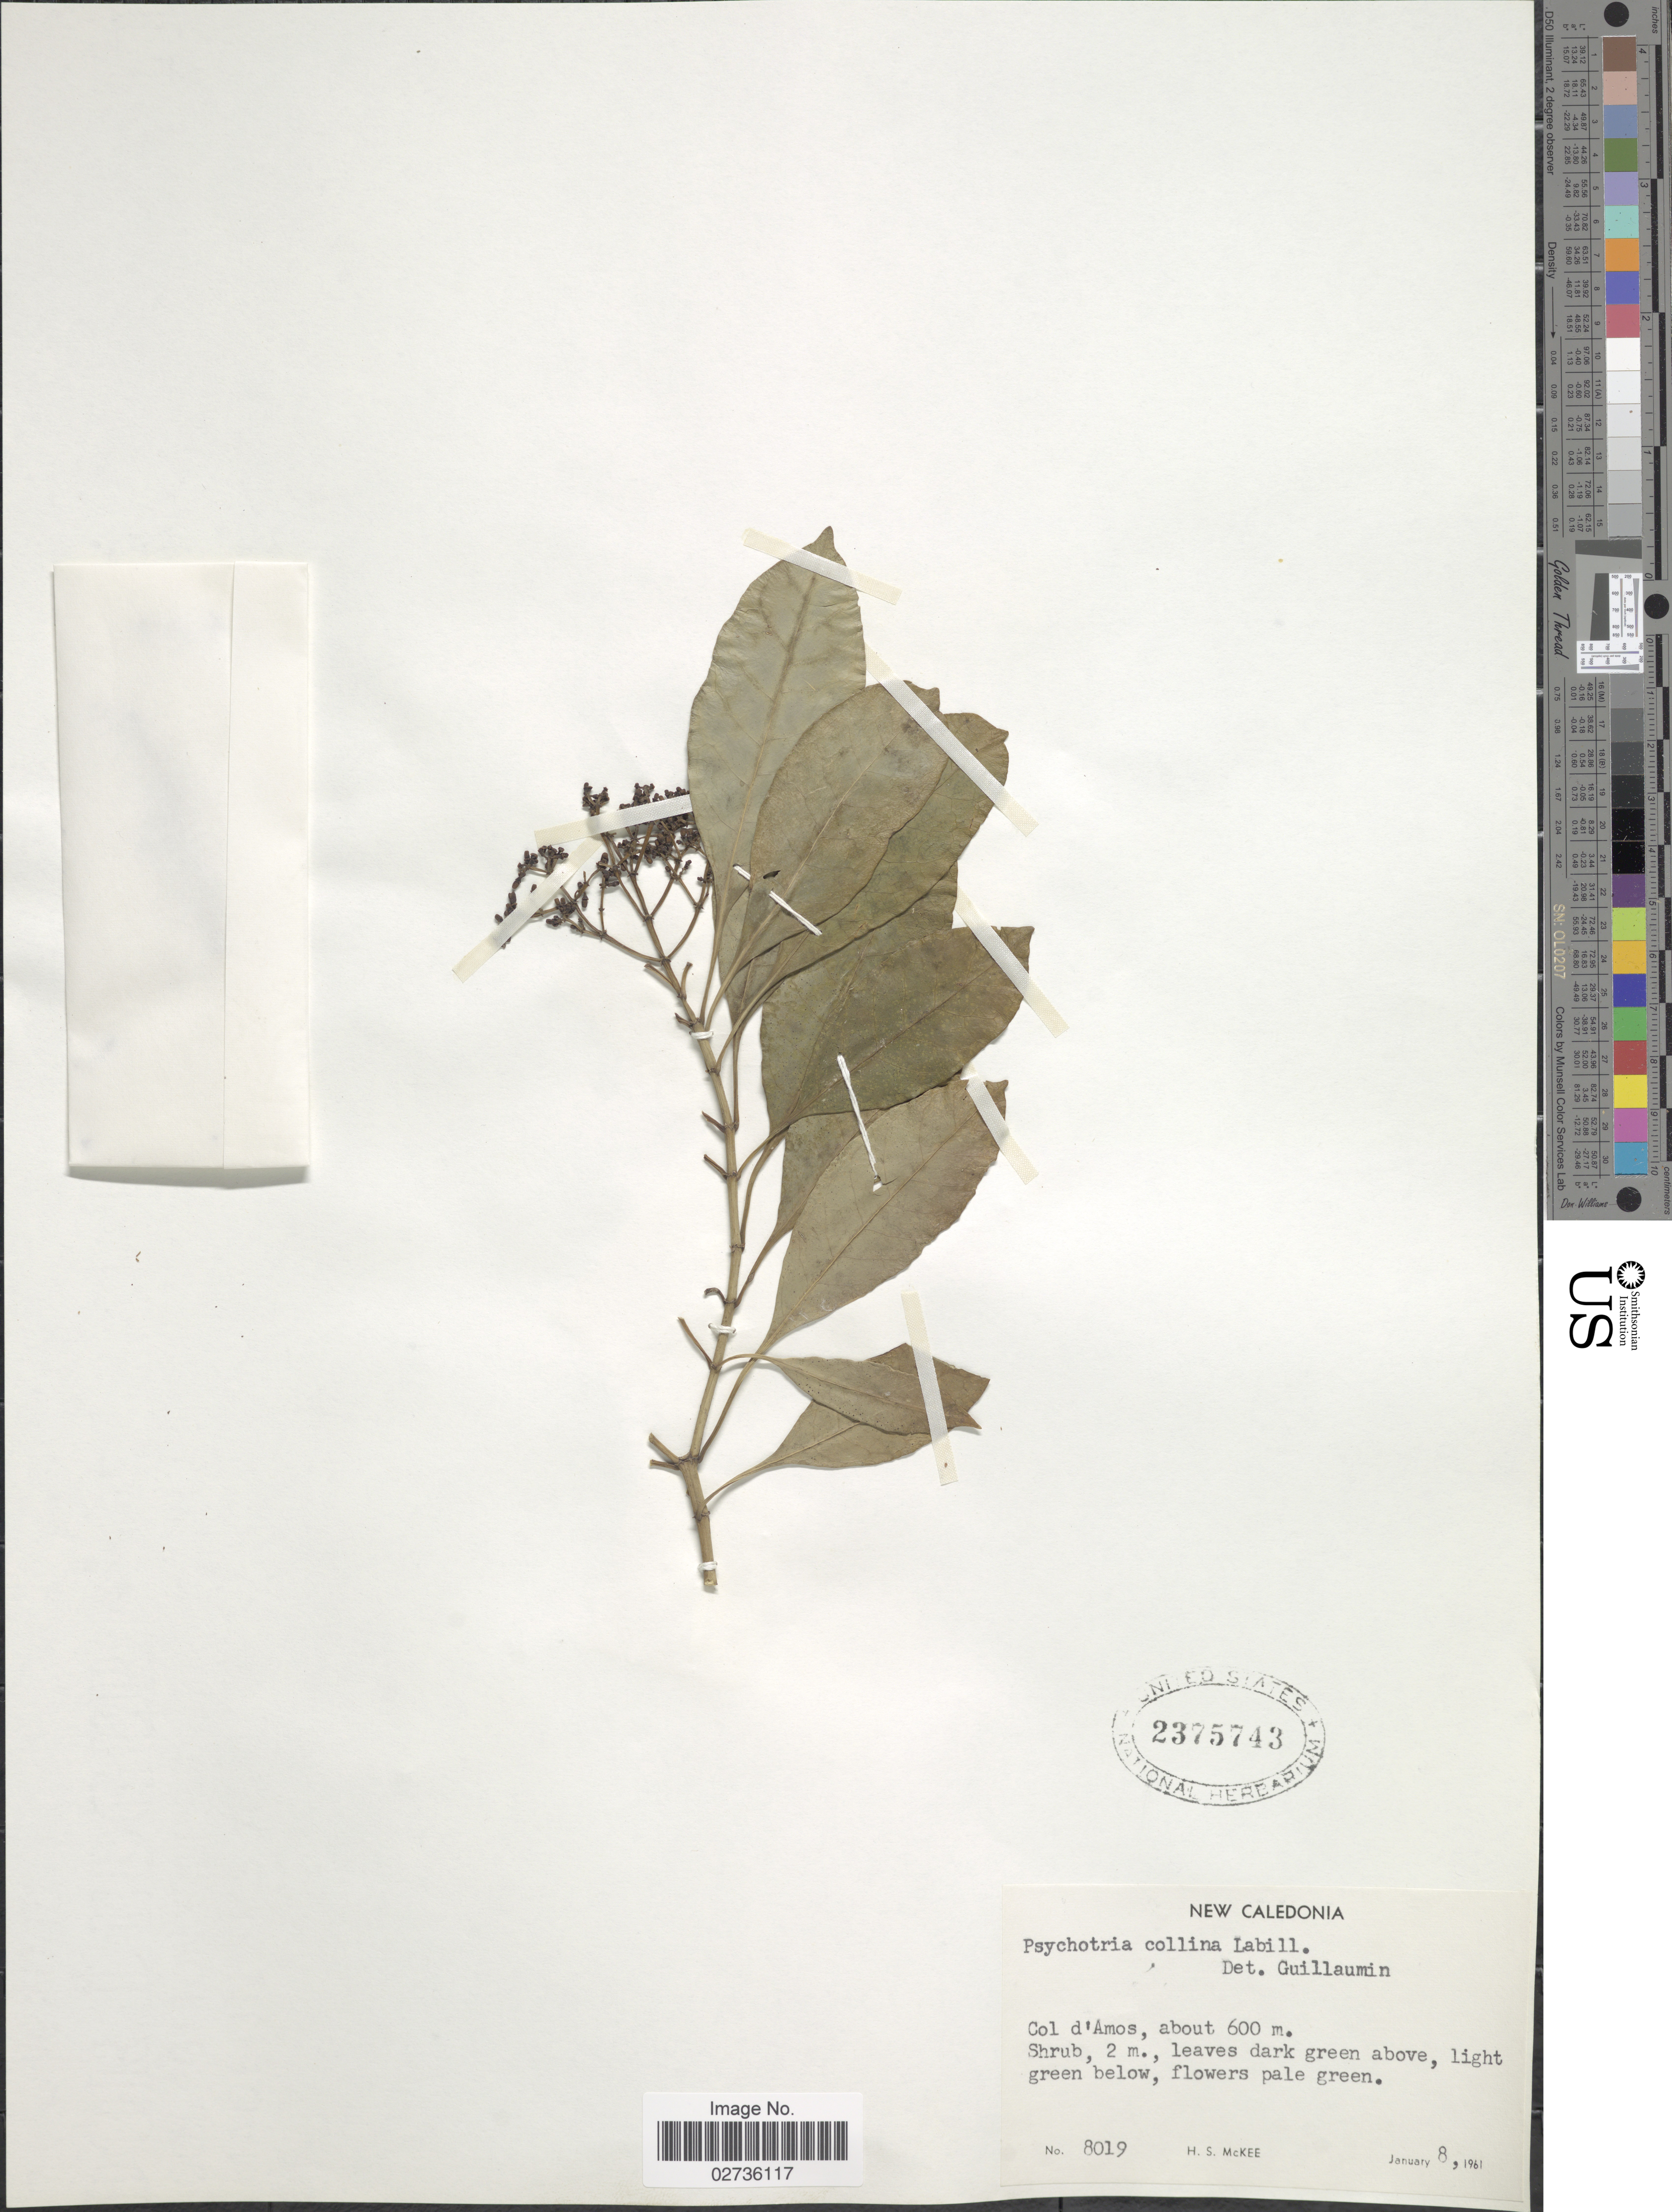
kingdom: Plantae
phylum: Tracheophyta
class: Magnoliopsida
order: Gentianales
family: Rubiaceae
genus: Psychotria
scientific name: Psychotria collina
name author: Labill.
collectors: H. S. McKee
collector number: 8019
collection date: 1961-01-08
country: New Caledonia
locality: Col d'Amos.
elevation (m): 600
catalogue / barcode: US 2375743